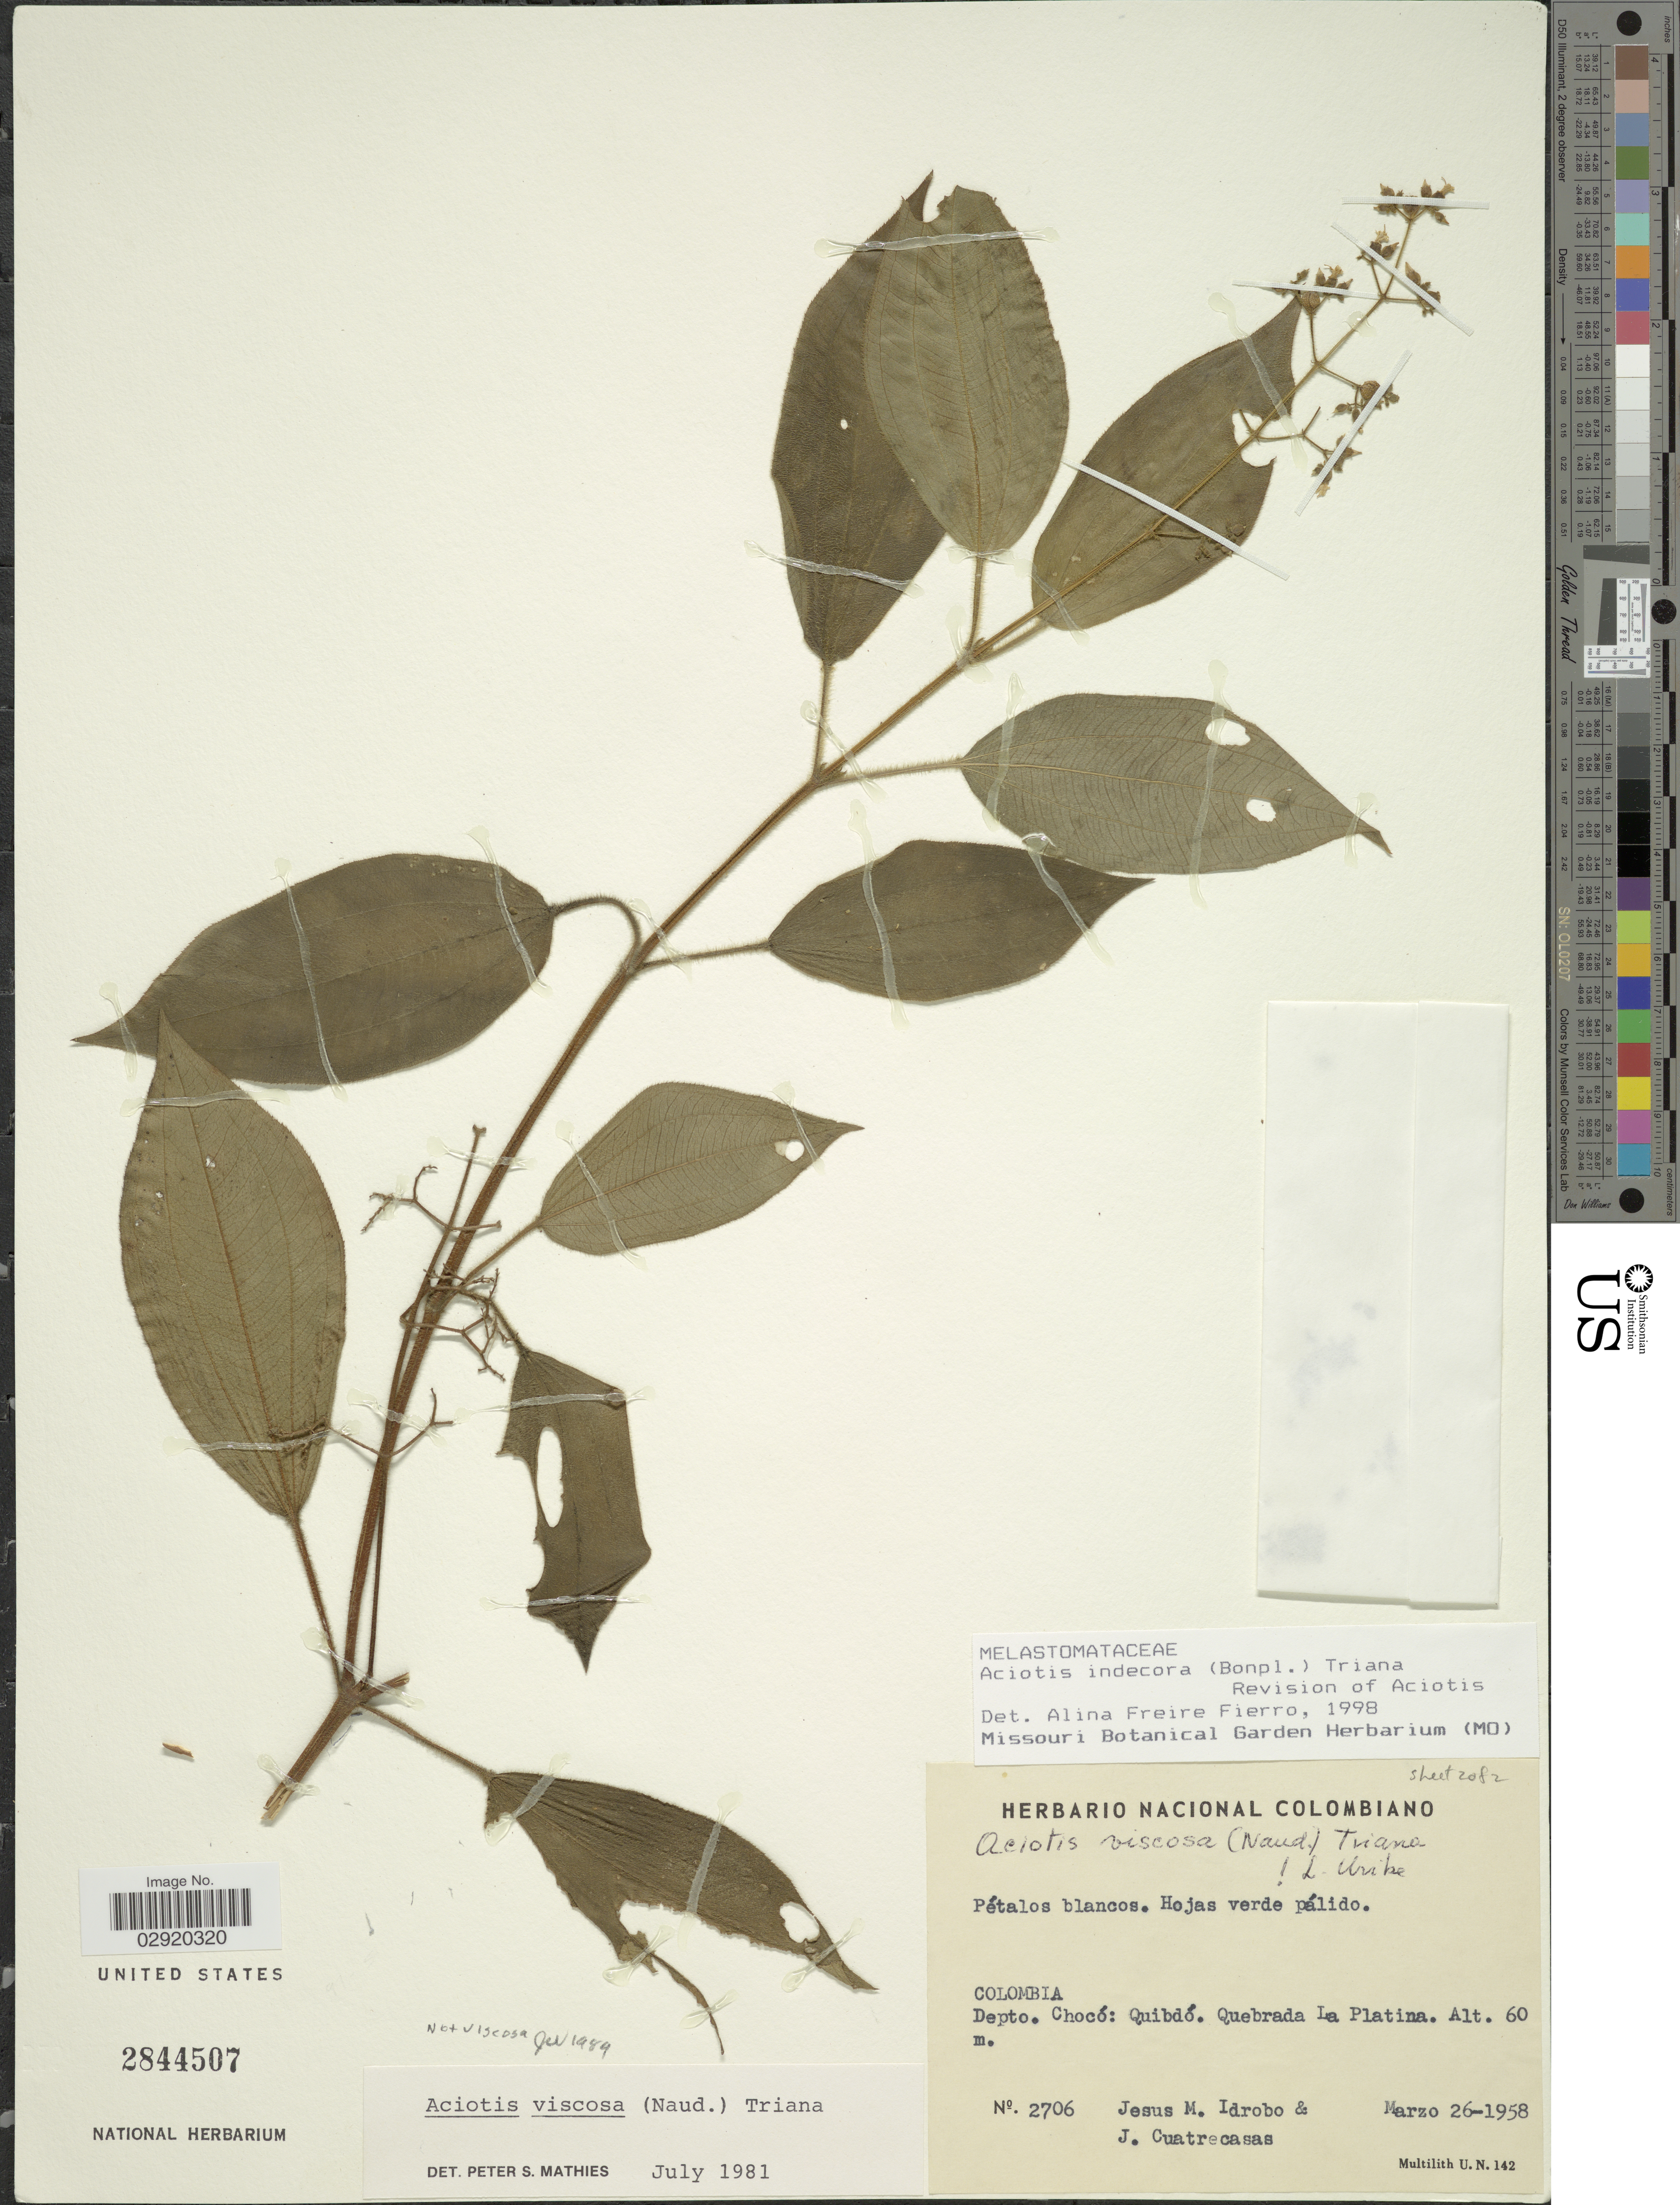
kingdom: Plantae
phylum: Tracheophyta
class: Magnoliopsida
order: Myrtales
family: Melastomataceae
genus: Aciotis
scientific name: Aciotis indecora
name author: (Bonpl.) Triana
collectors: J. M. Idrobo & J. Cuatrecasas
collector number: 2706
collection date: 1958-03-26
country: Colombia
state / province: Chocó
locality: Depto. Chocó: Quibdó. Quebrada La Platina.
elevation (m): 60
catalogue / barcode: US 2844507